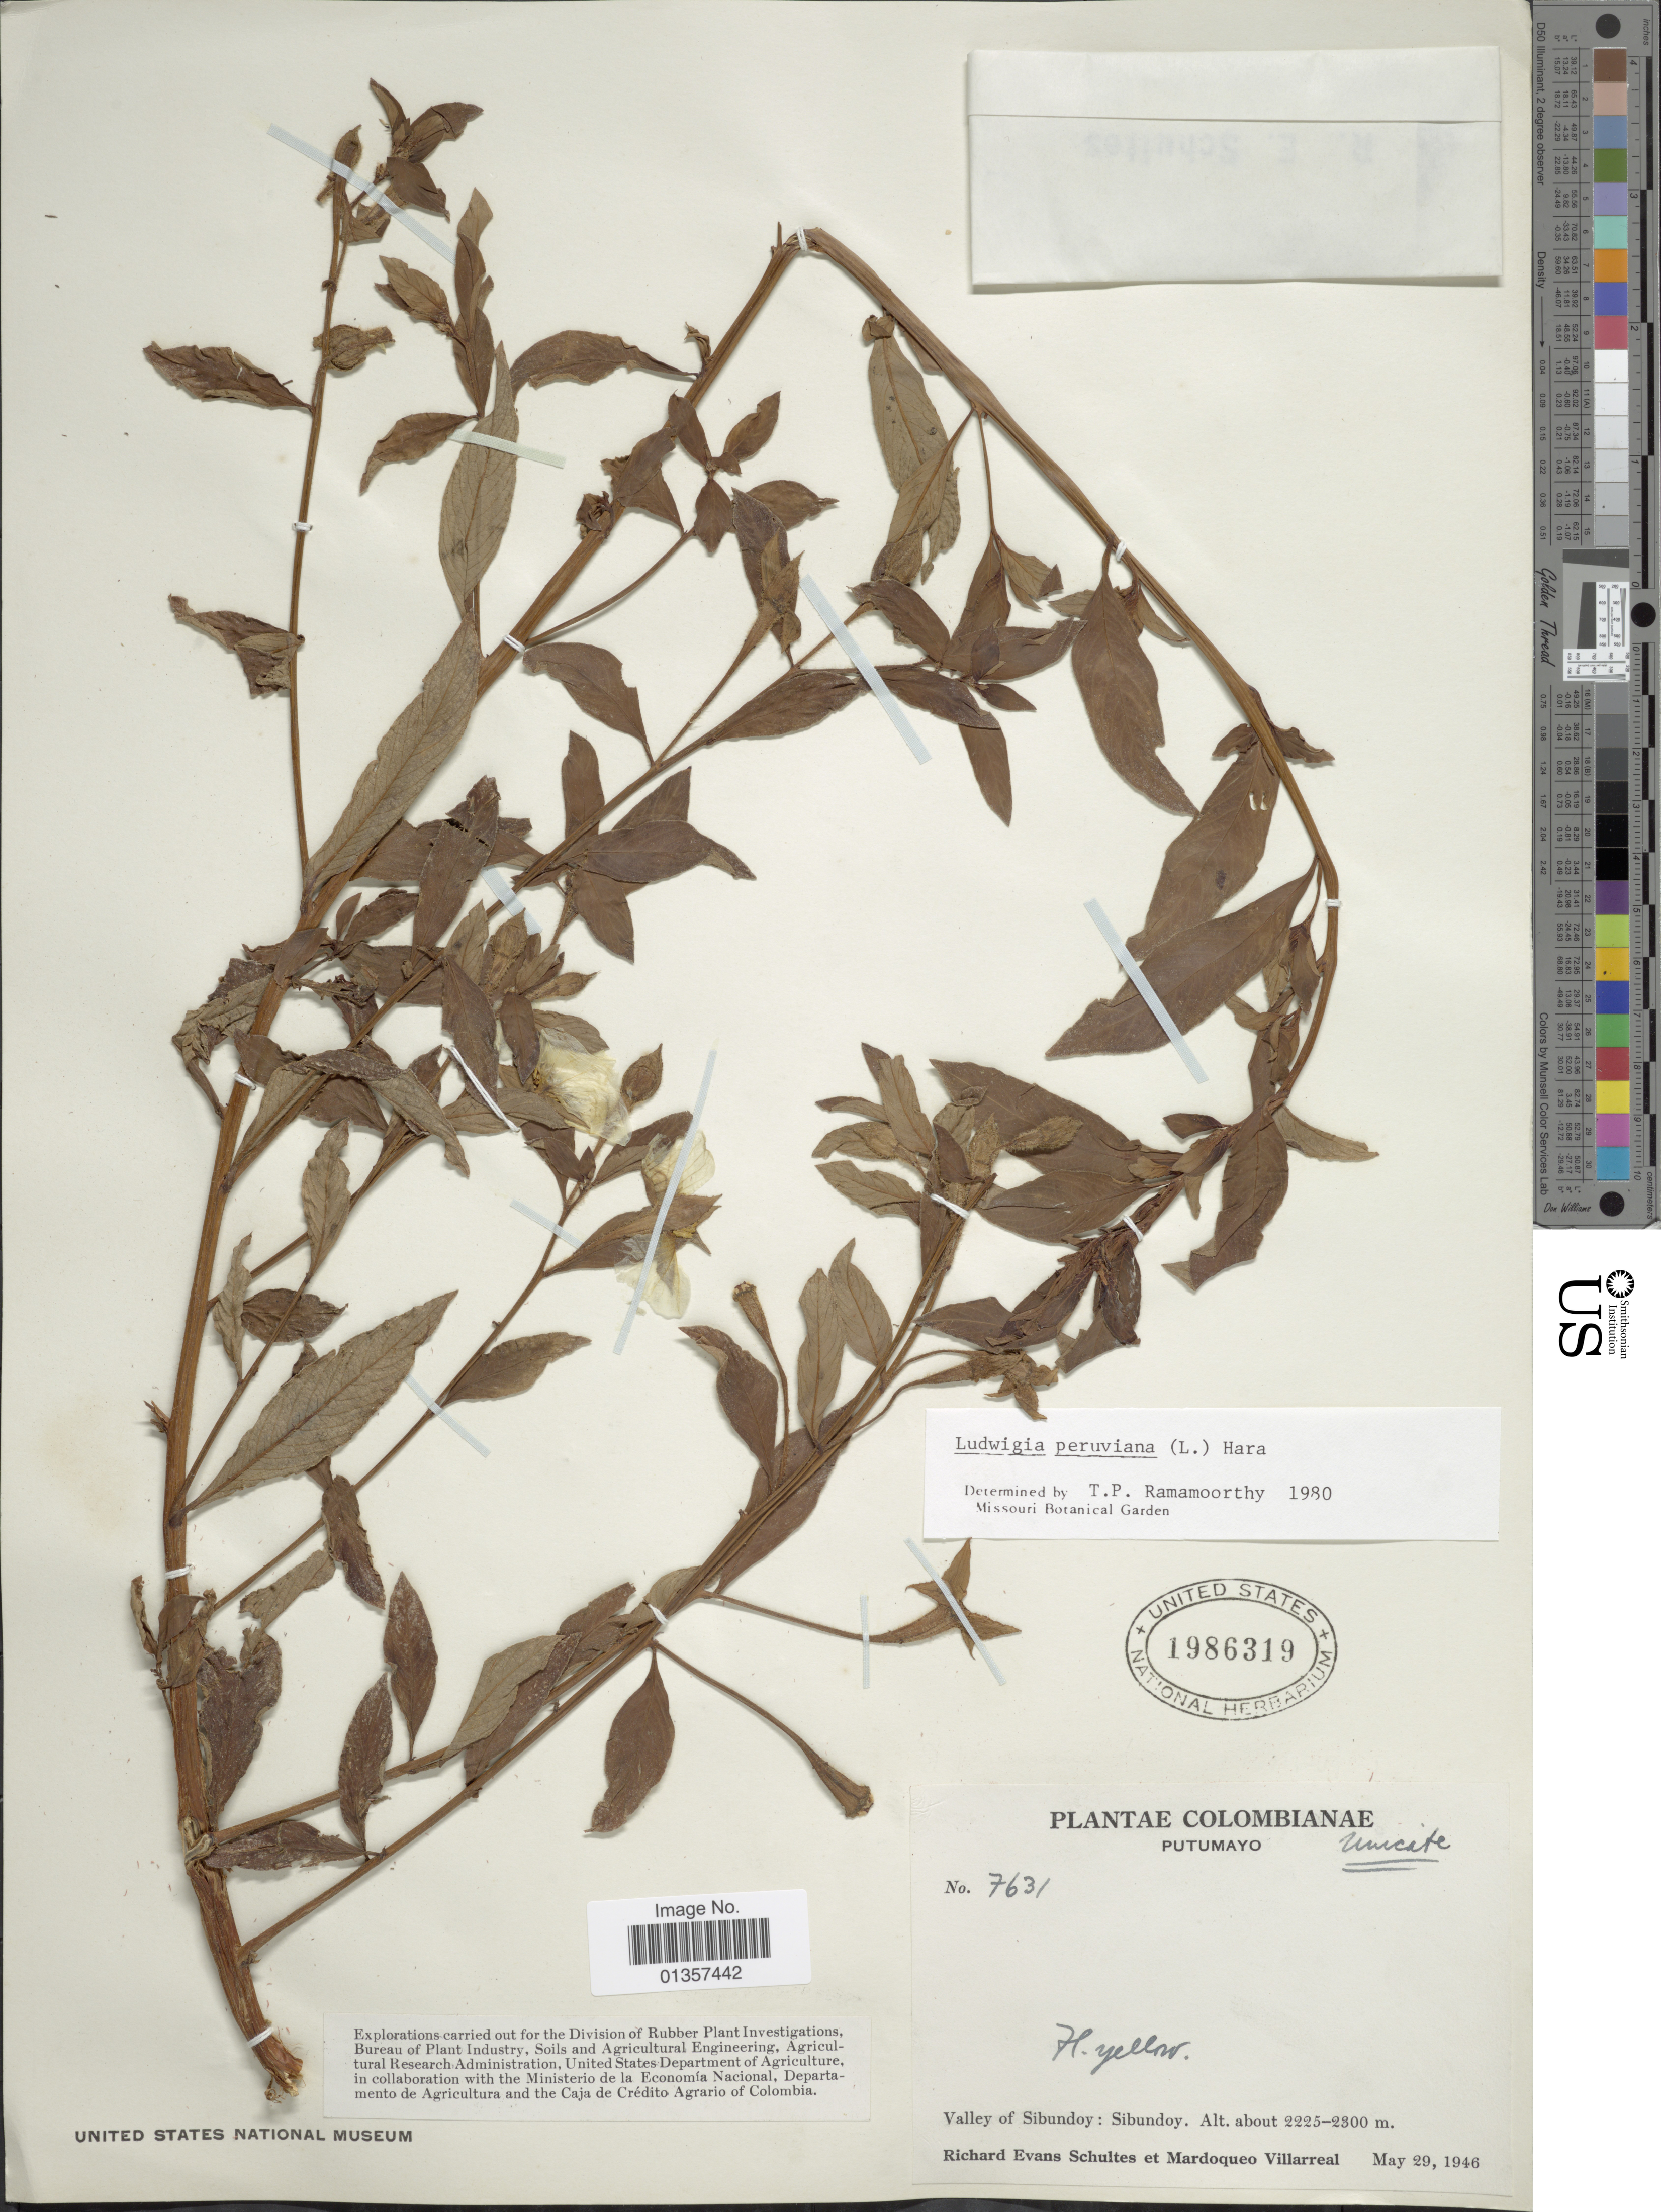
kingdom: Plantae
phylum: Tracheophyta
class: Magnoliopsida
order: Myrtales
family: Onagraceae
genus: Ludwigia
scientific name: Ludwigia peruviana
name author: (L.) H. Hara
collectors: R. E. Schultes & M. Villarreal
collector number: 7631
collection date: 1946-05-29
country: Colombia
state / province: Putumayo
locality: Valley of Sibundoy: Sibundoy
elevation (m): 2225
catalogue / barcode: US 1986319